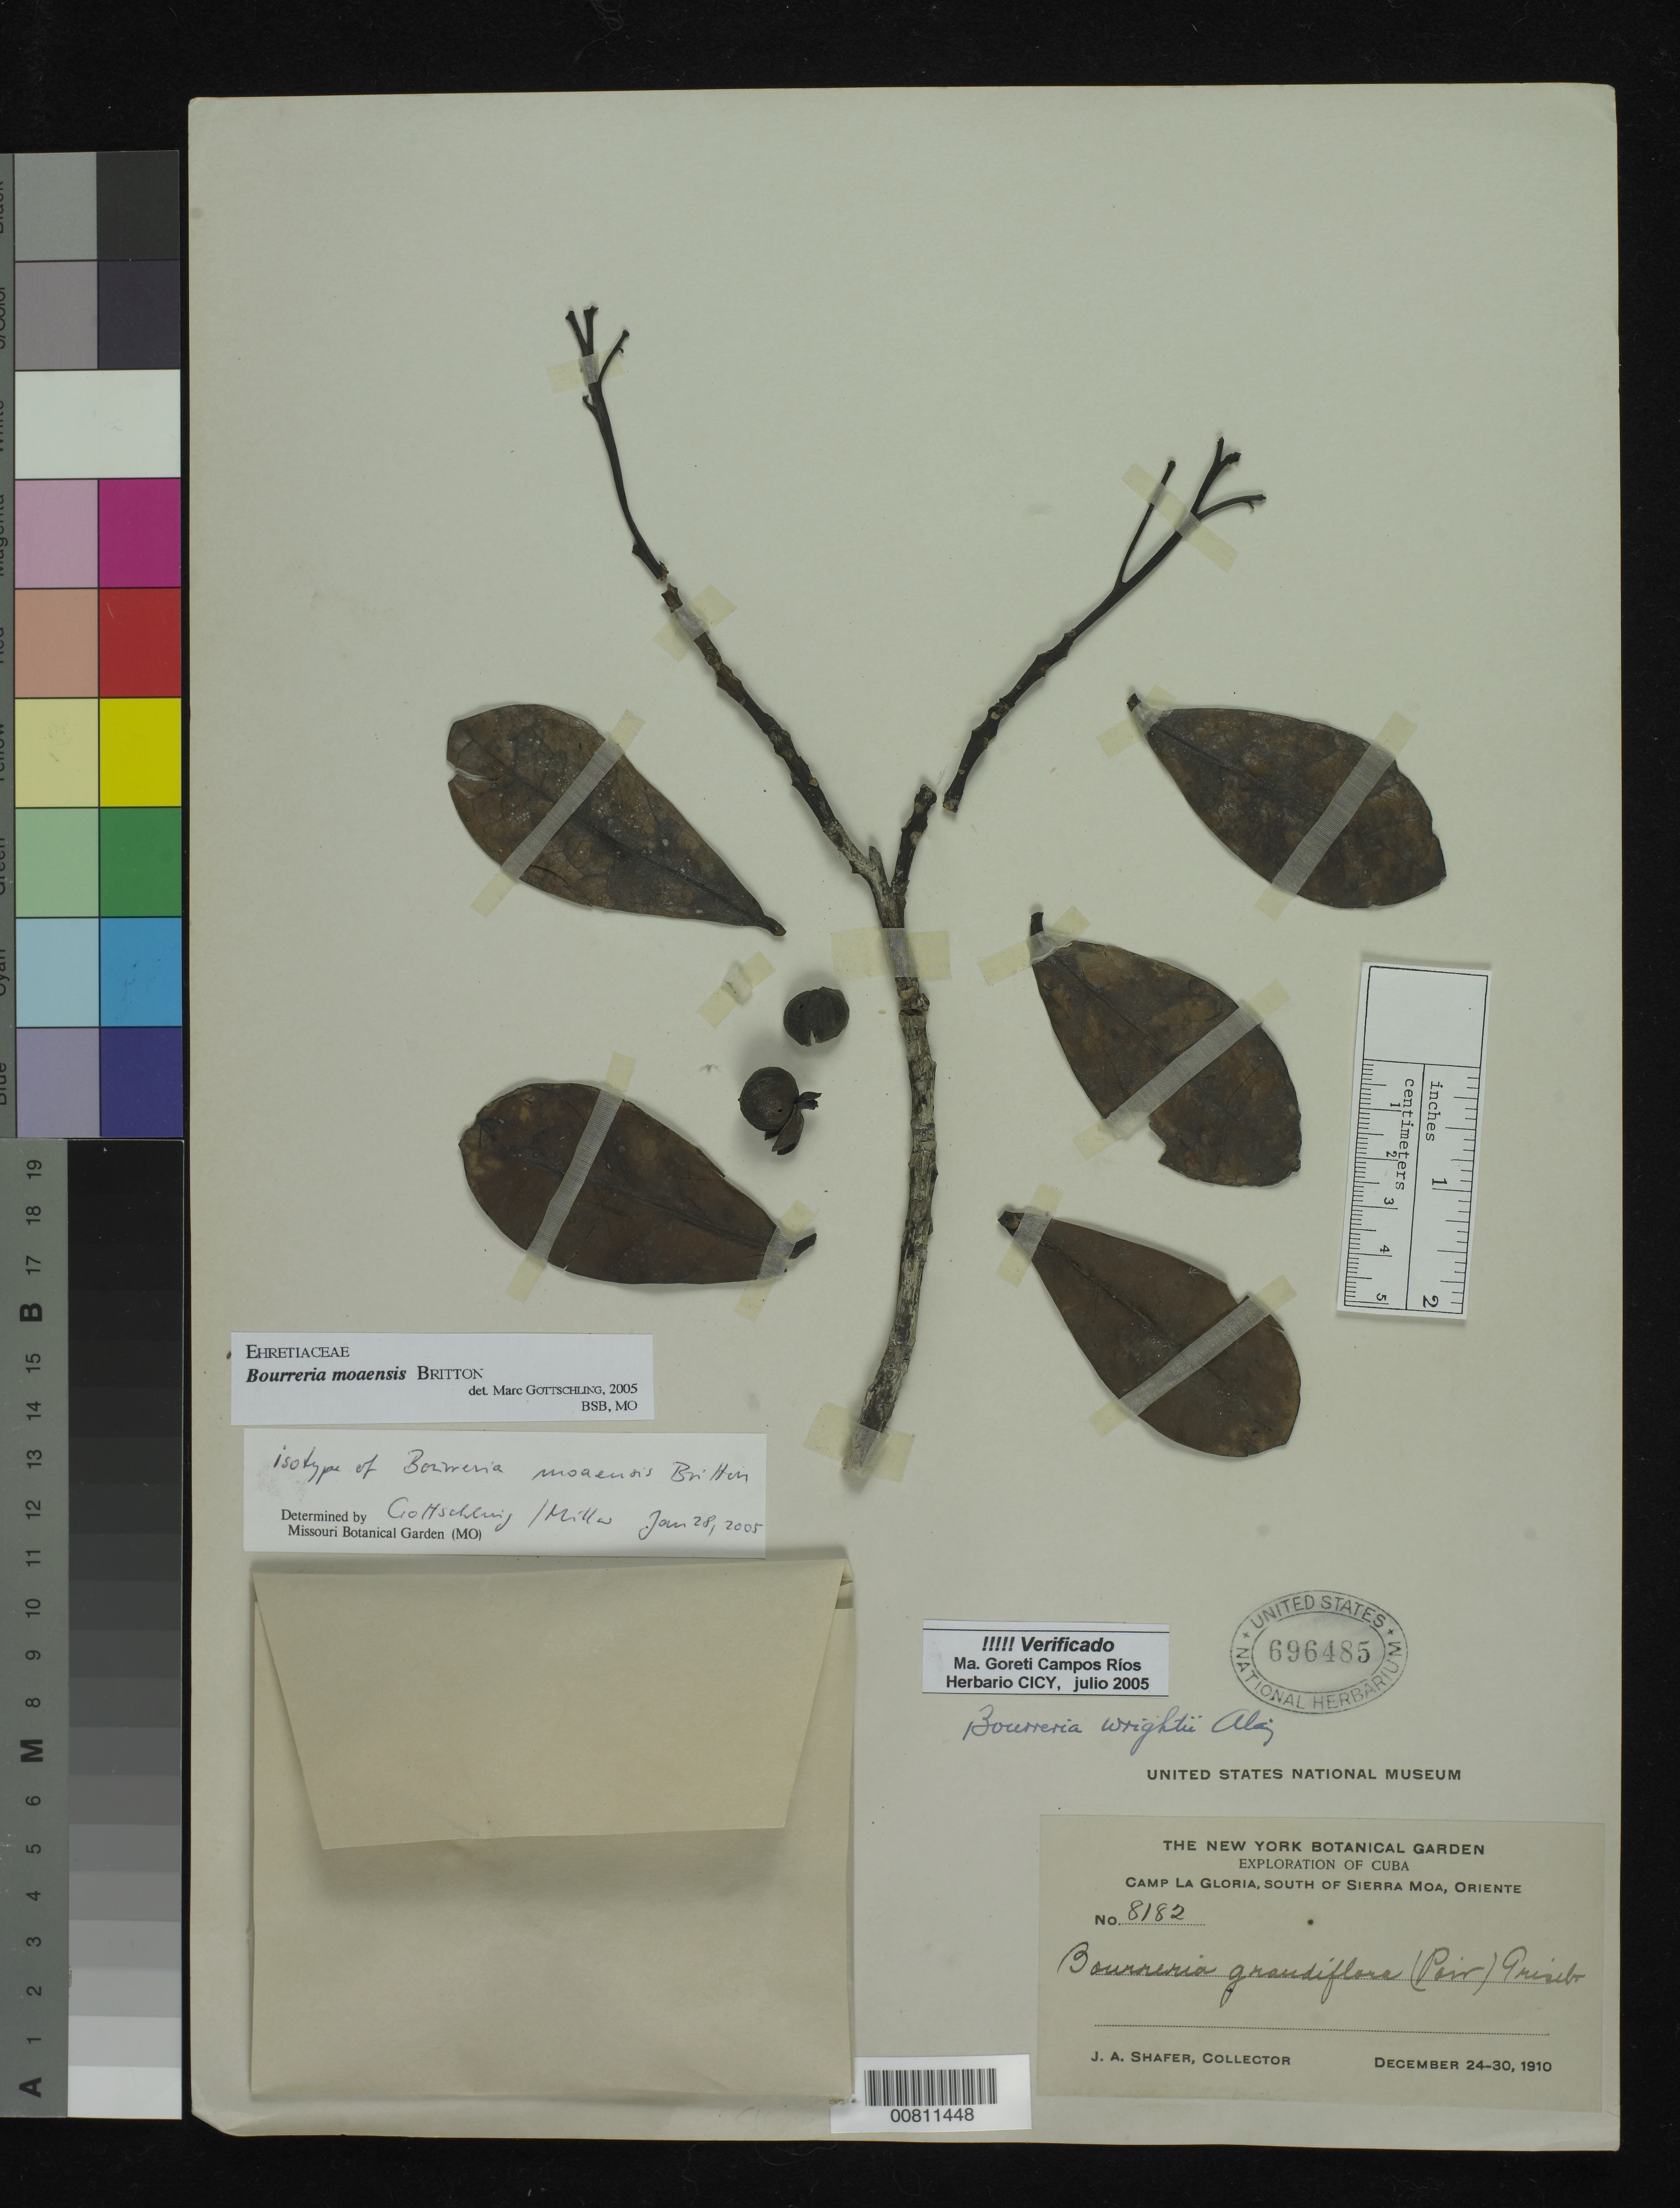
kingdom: Plantae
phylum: Tracheophyta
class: Magnoliopsida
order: Boraginales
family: Ehretiaceae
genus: Bourreria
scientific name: Bourreria moaensis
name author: Britton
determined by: Gottschling, Marc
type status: Isotype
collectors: J. A. Shafer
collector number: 8182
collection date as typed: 24 Dec 1910 to 30 Dec 1910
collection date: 1910-12-24/1910-12-30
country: Cuba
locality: Camp La Gloria, south of Sierra Moa, Oriente.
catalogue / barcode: US 696485